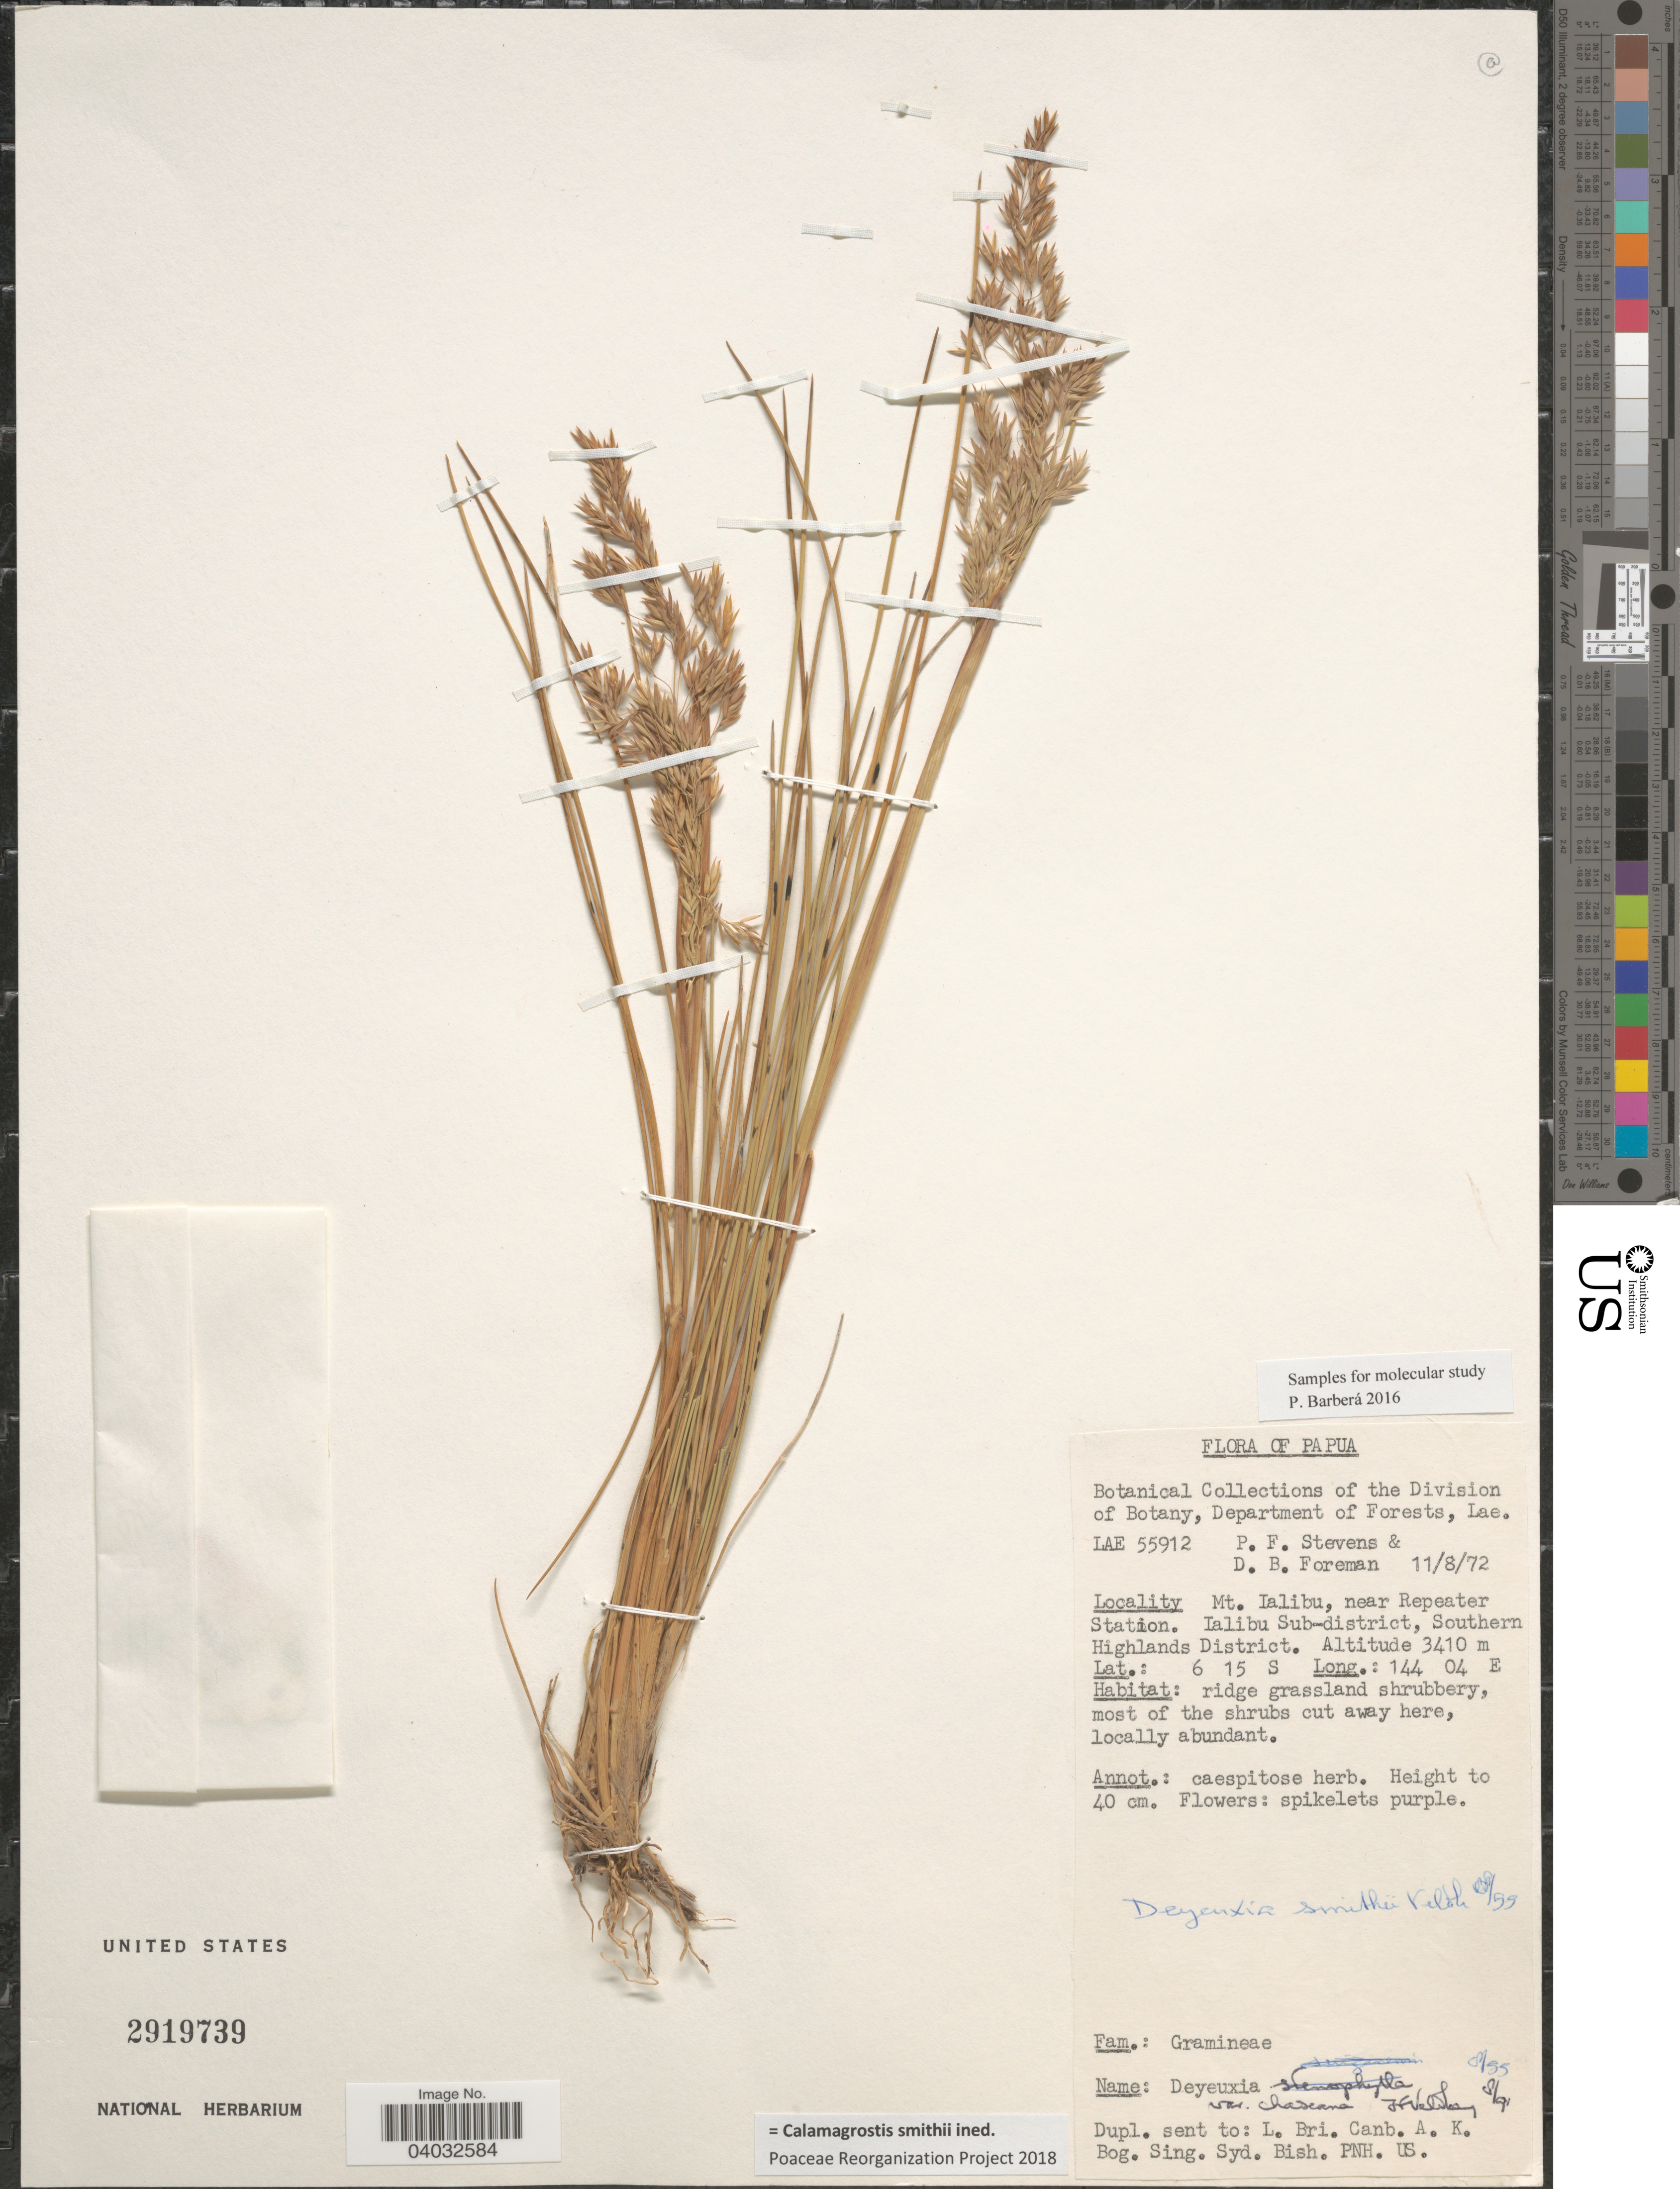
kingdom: Plantae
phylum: Tracheophyta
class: Liliopsida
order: Poales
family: Poaceae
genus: Calamagrostis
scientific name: Calamagrostis smithii ined.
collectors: P. F. Stevens & D. Foreman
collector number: LAE55912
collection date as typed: Transcribed d/m/y: 11/8/72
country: Papua New Guinea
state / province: Southern Highlands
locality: Papua. Mt. Ialibu, near Repeater Station. Ialibu Sub-district, Southern Highlands District.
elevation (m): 3410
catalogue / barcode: US 2919739